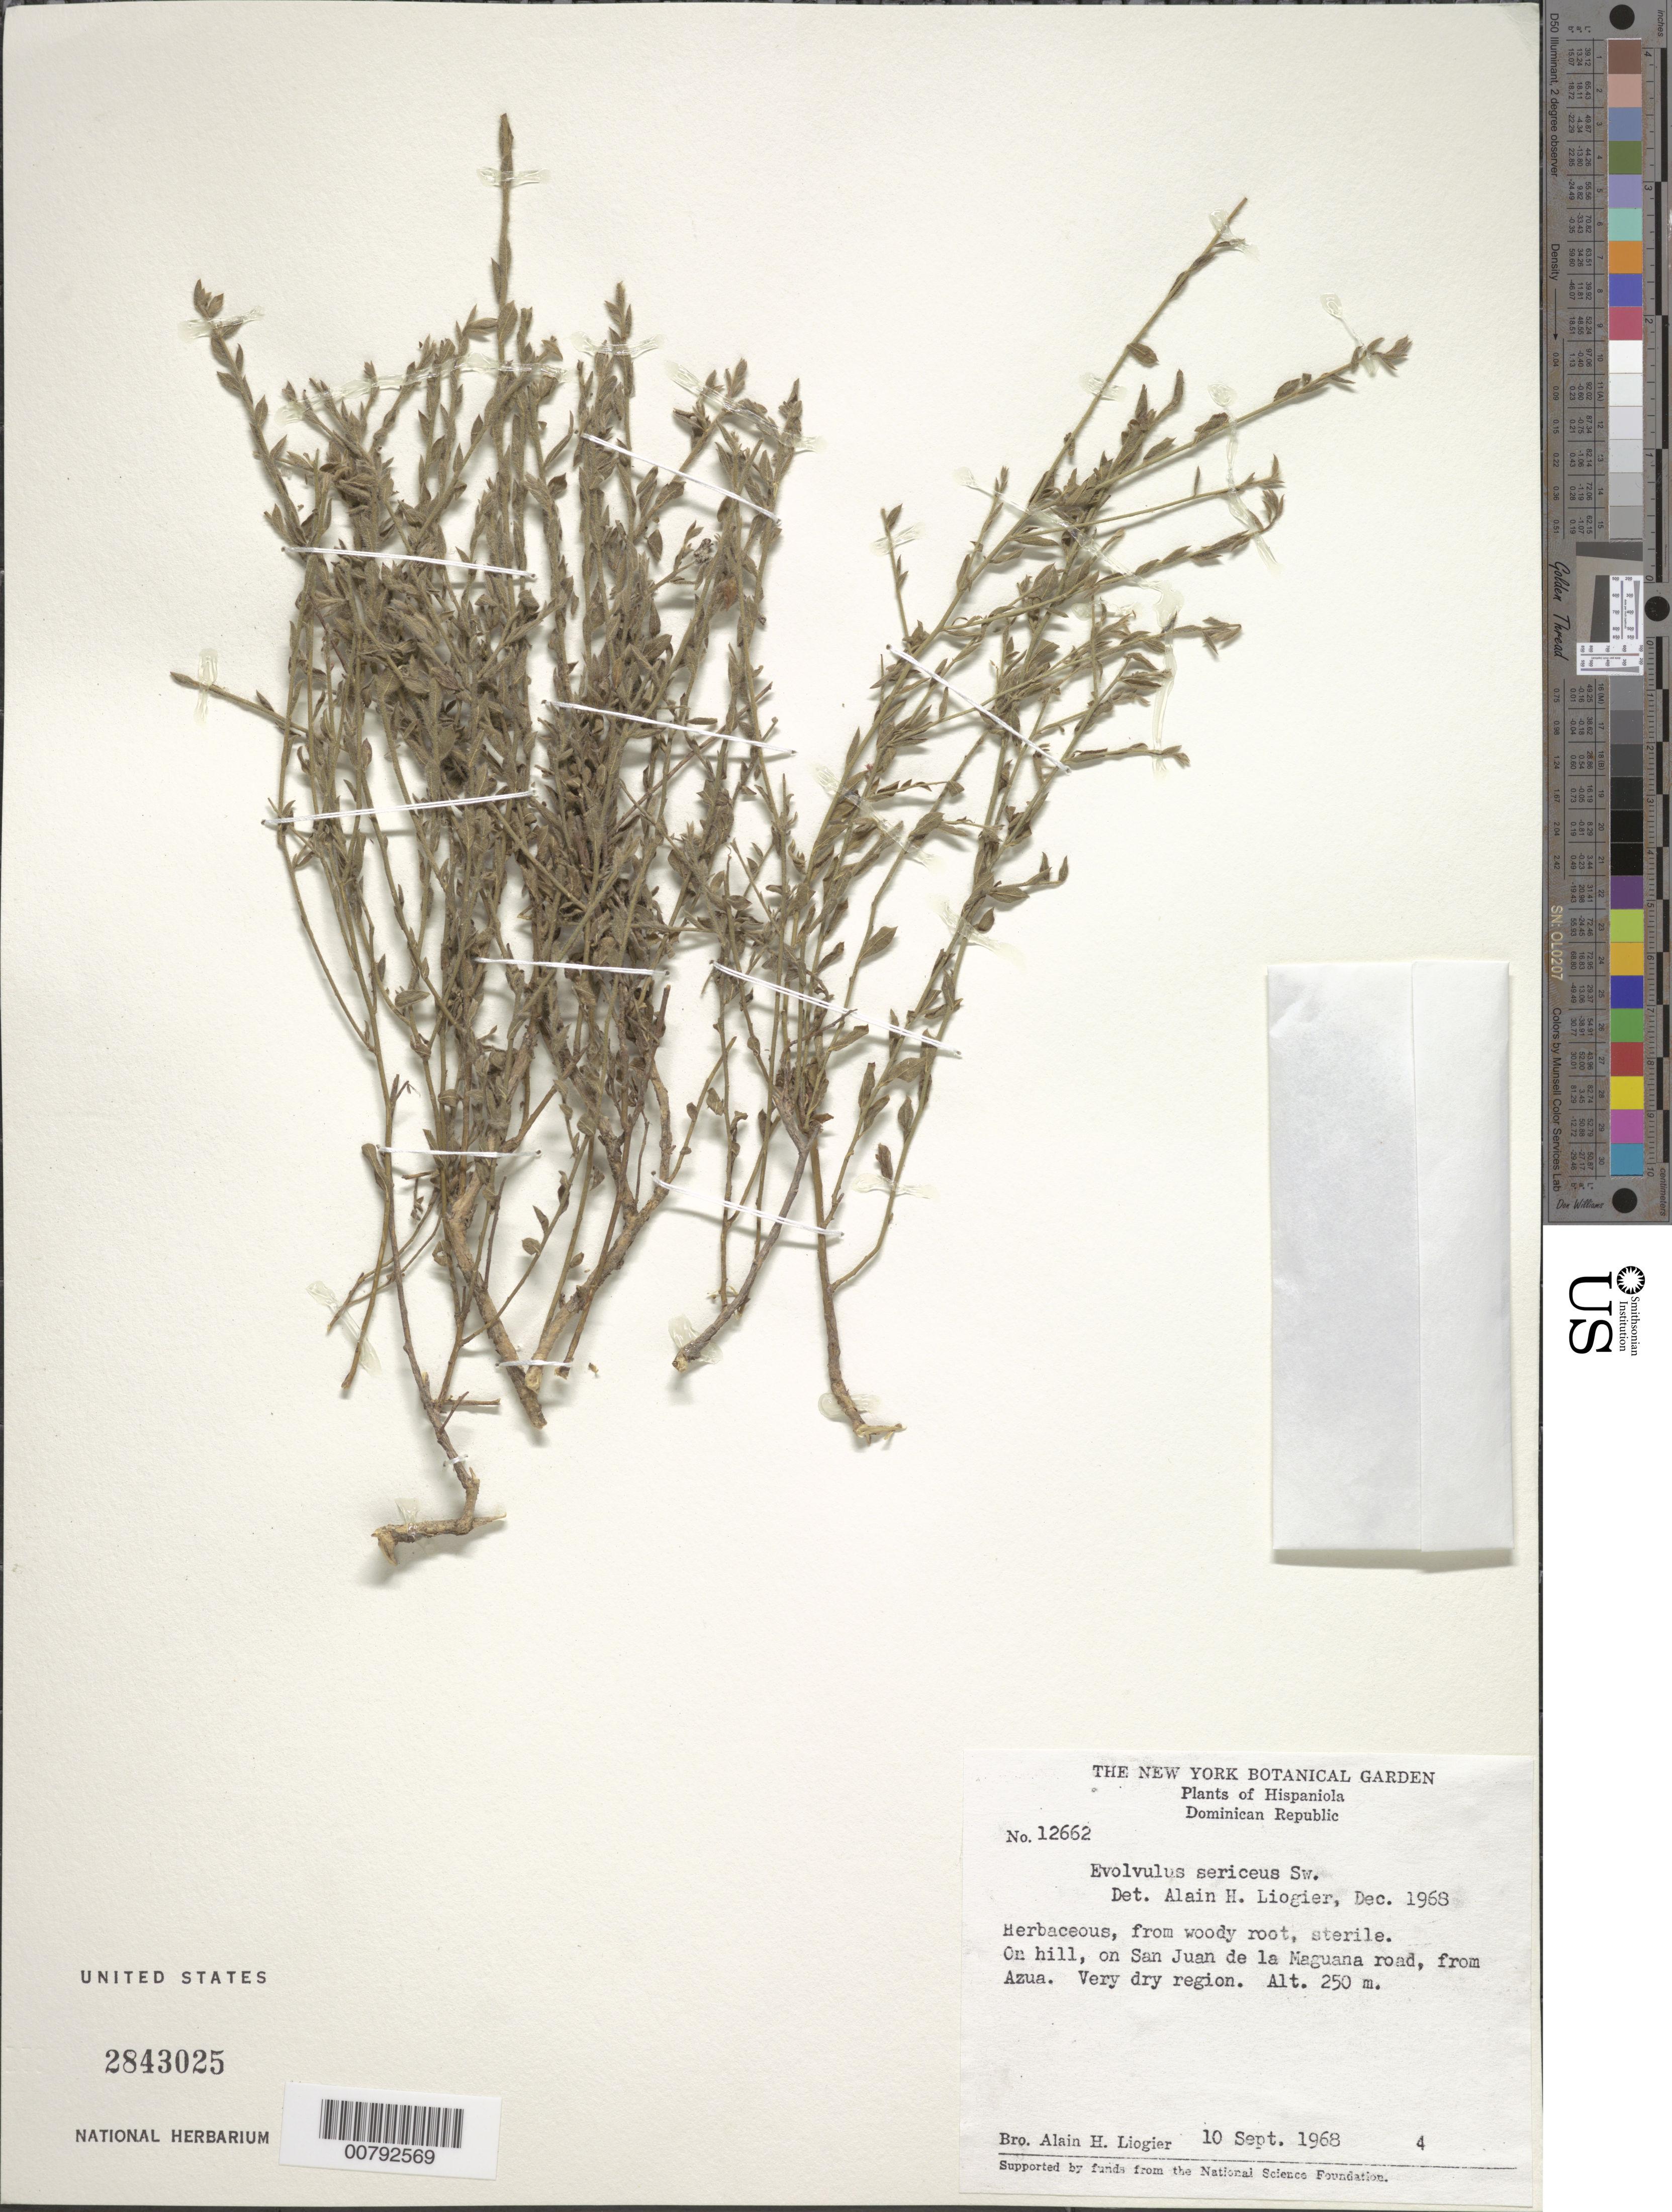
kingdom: Plantae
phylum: Tracheophyta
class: Magnoliopsida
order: Solanales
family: Convolvulaceae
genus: Evolvulus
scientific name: Evolvulus sericeus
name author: Sw.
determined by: Liogier, Alain H.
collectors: A. H. Liogier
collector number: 12662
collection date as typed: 10 Sep 1968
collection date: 1968-09-10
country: Dominican Republic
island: Hispaniola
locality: On San juan de la Maguana road, from Azua.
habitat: Very dry region.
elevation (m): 250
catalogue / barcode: US 2843025